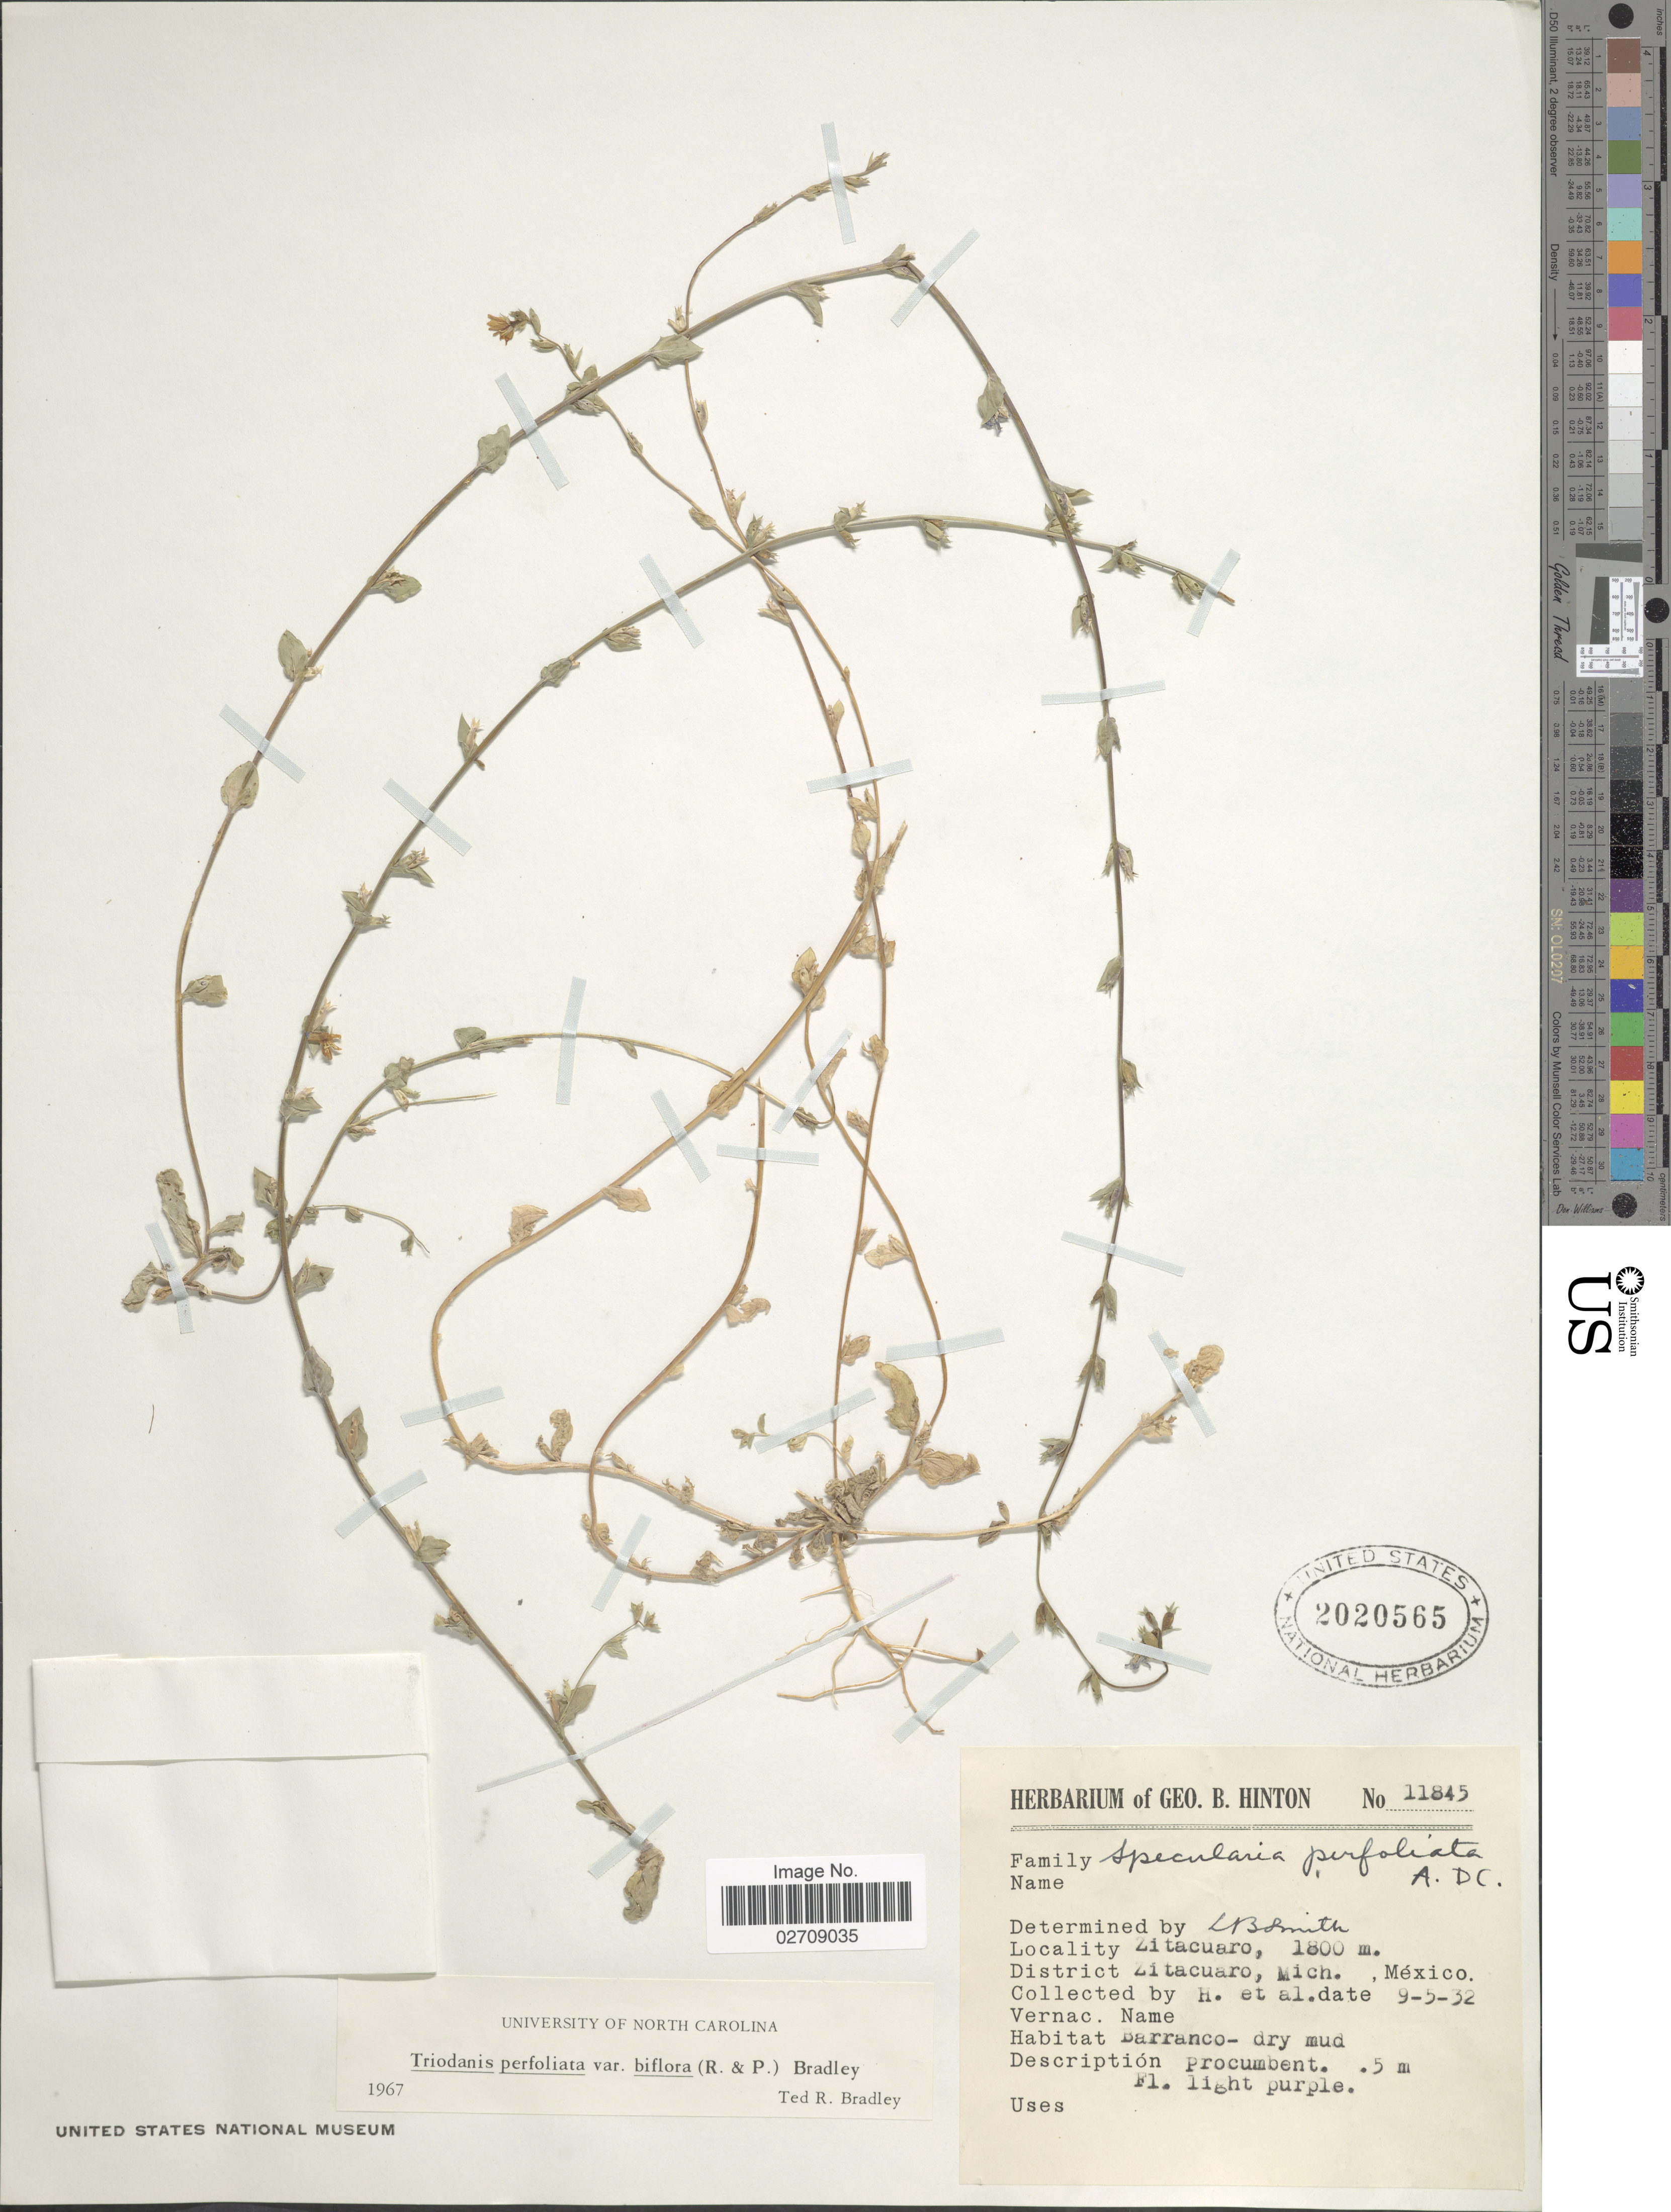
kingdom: Plantae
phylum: Tracheophyta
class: Magnoliopsida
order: Asterales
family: Campanulaceae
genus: Triodanis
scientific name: Triodanis perfoliata var. biflora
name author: (Ruiz & Pav.) Bradley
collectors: G. B. Hinton & et al.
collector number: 11845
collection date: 1932-09-05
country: Mexico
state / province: Michoacán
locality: Zitacuaro. District Zitacuaro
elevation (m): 1800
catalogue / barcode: US 2020565